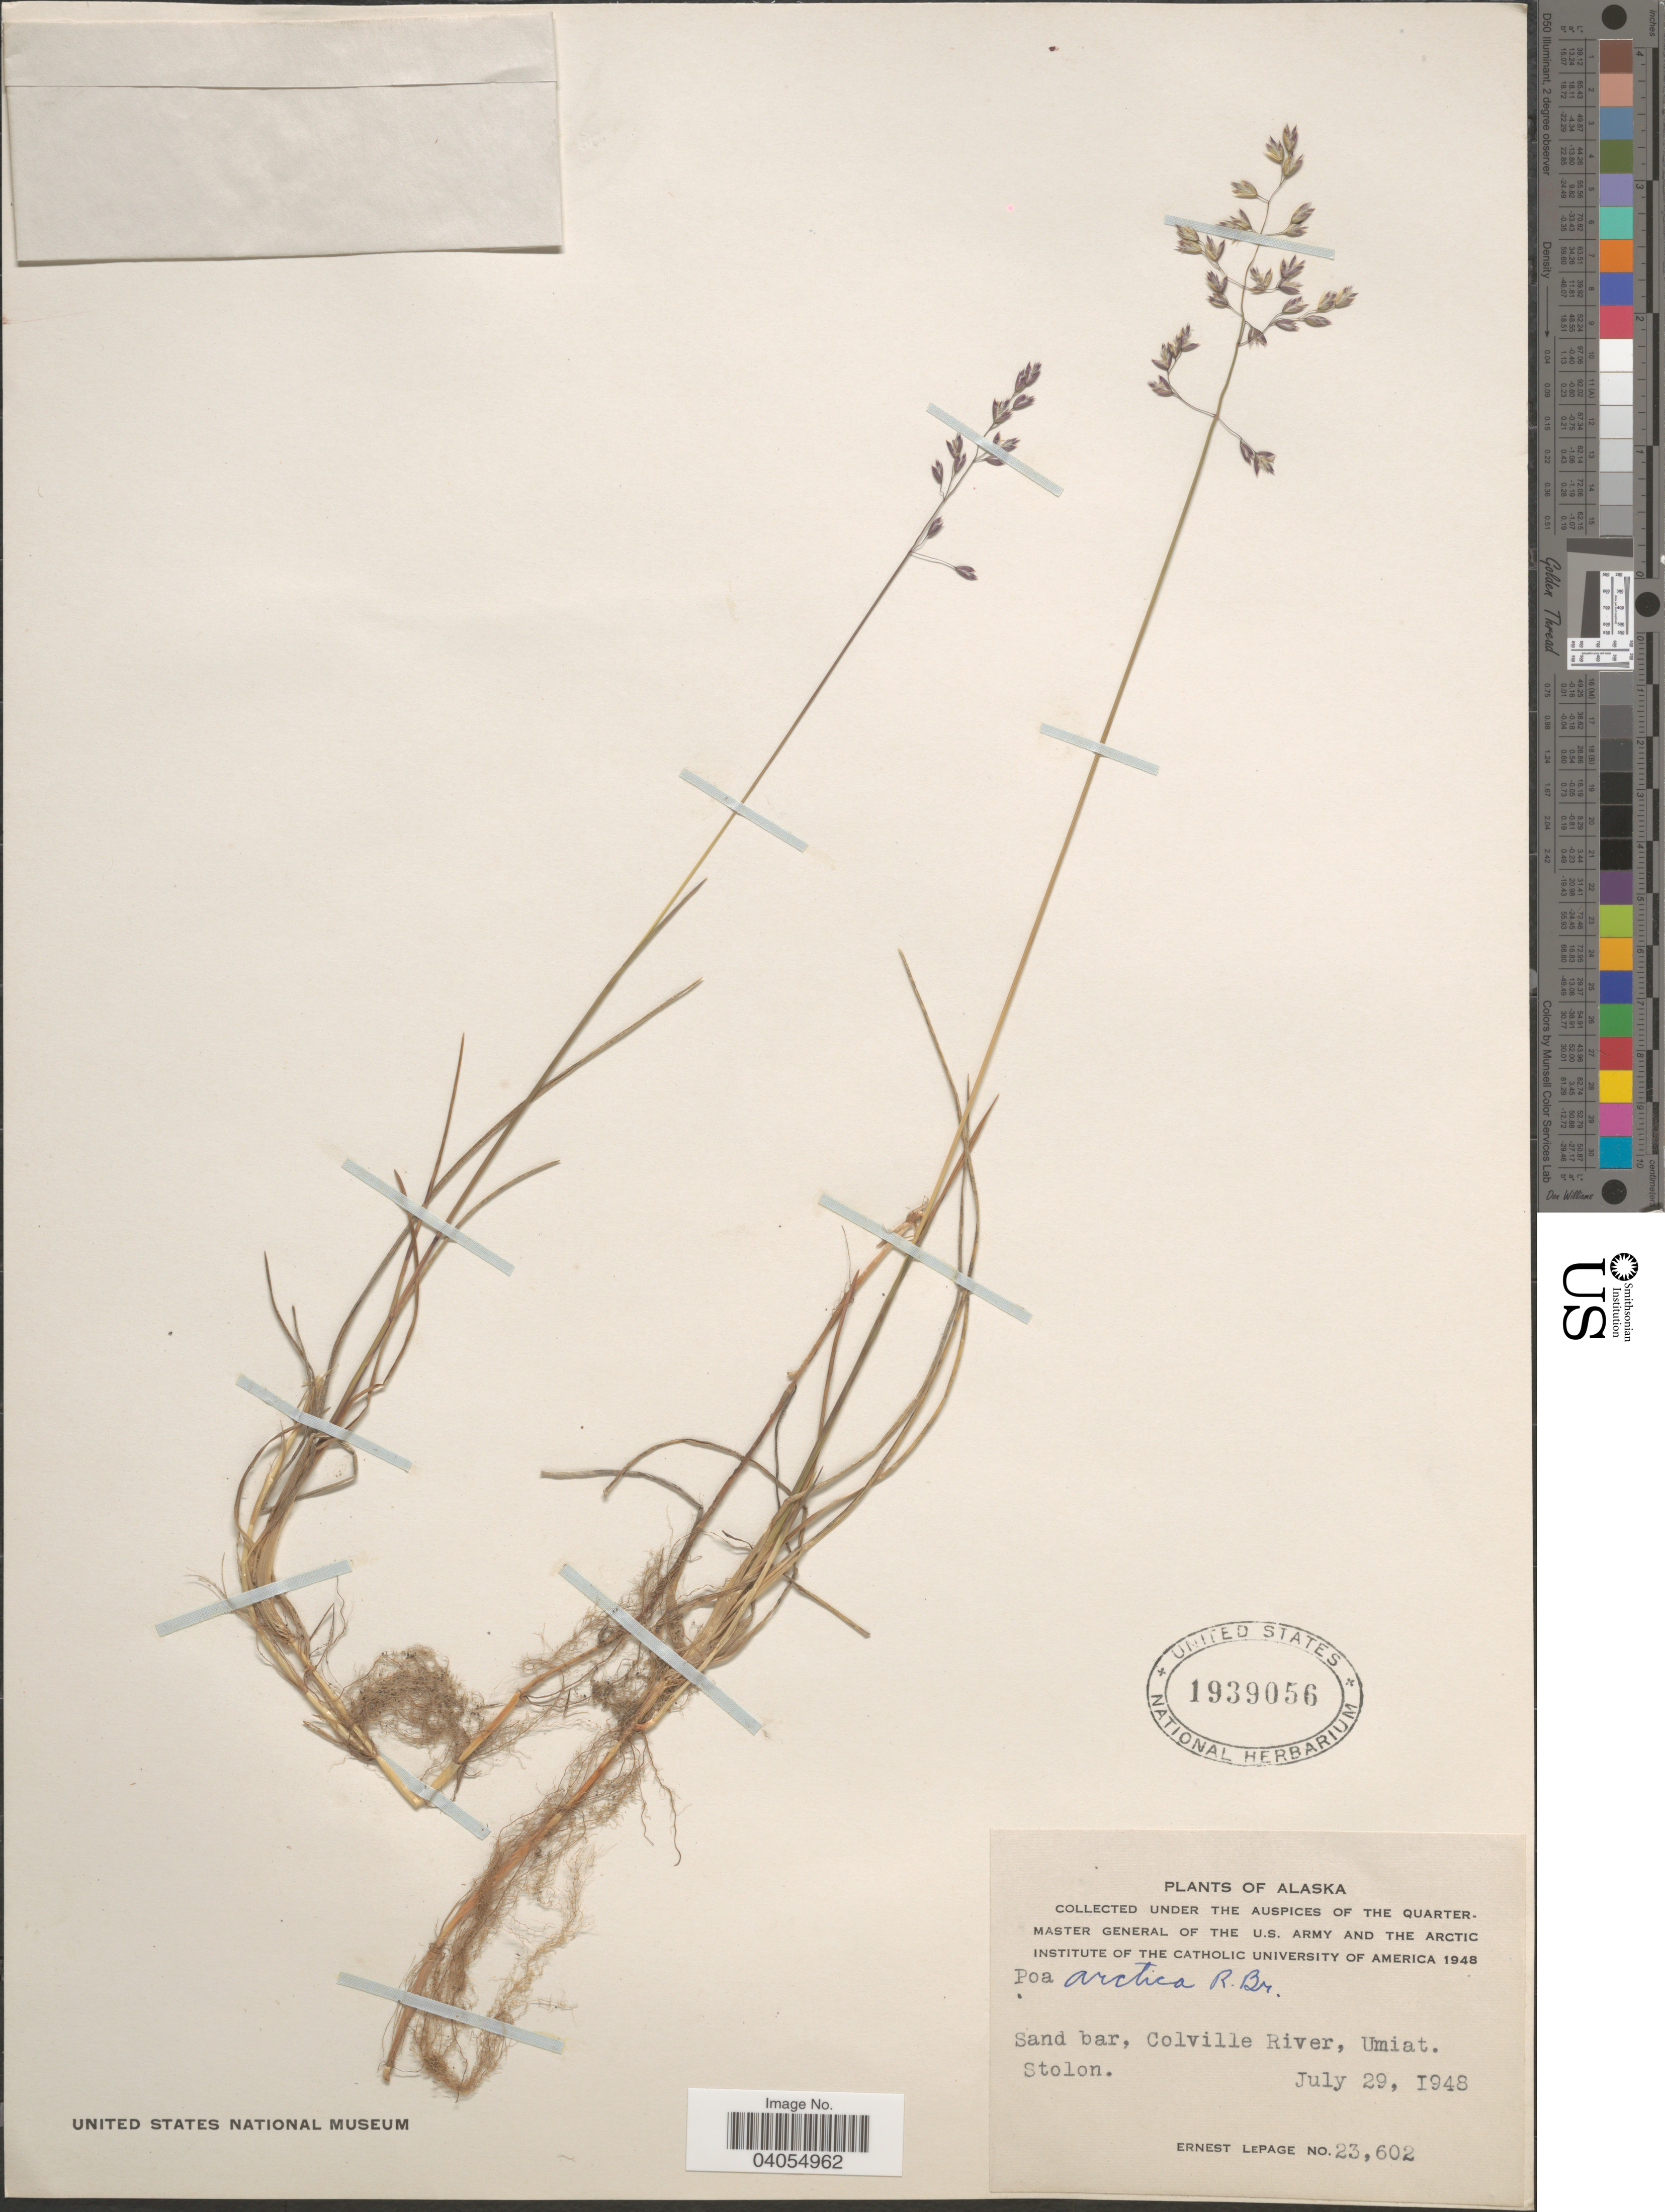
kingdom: Plantae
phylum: Tracheophyta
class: Liliopsida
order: Poales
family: Poaceae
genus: Poa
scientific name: Poa arctica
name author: R. Br.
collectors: E. Lepage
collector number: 23602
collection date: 1948-07-29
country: United States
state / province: Alaska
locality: Sand bar, Colville River, Umiat. Stolon.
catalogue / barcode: US 1939056